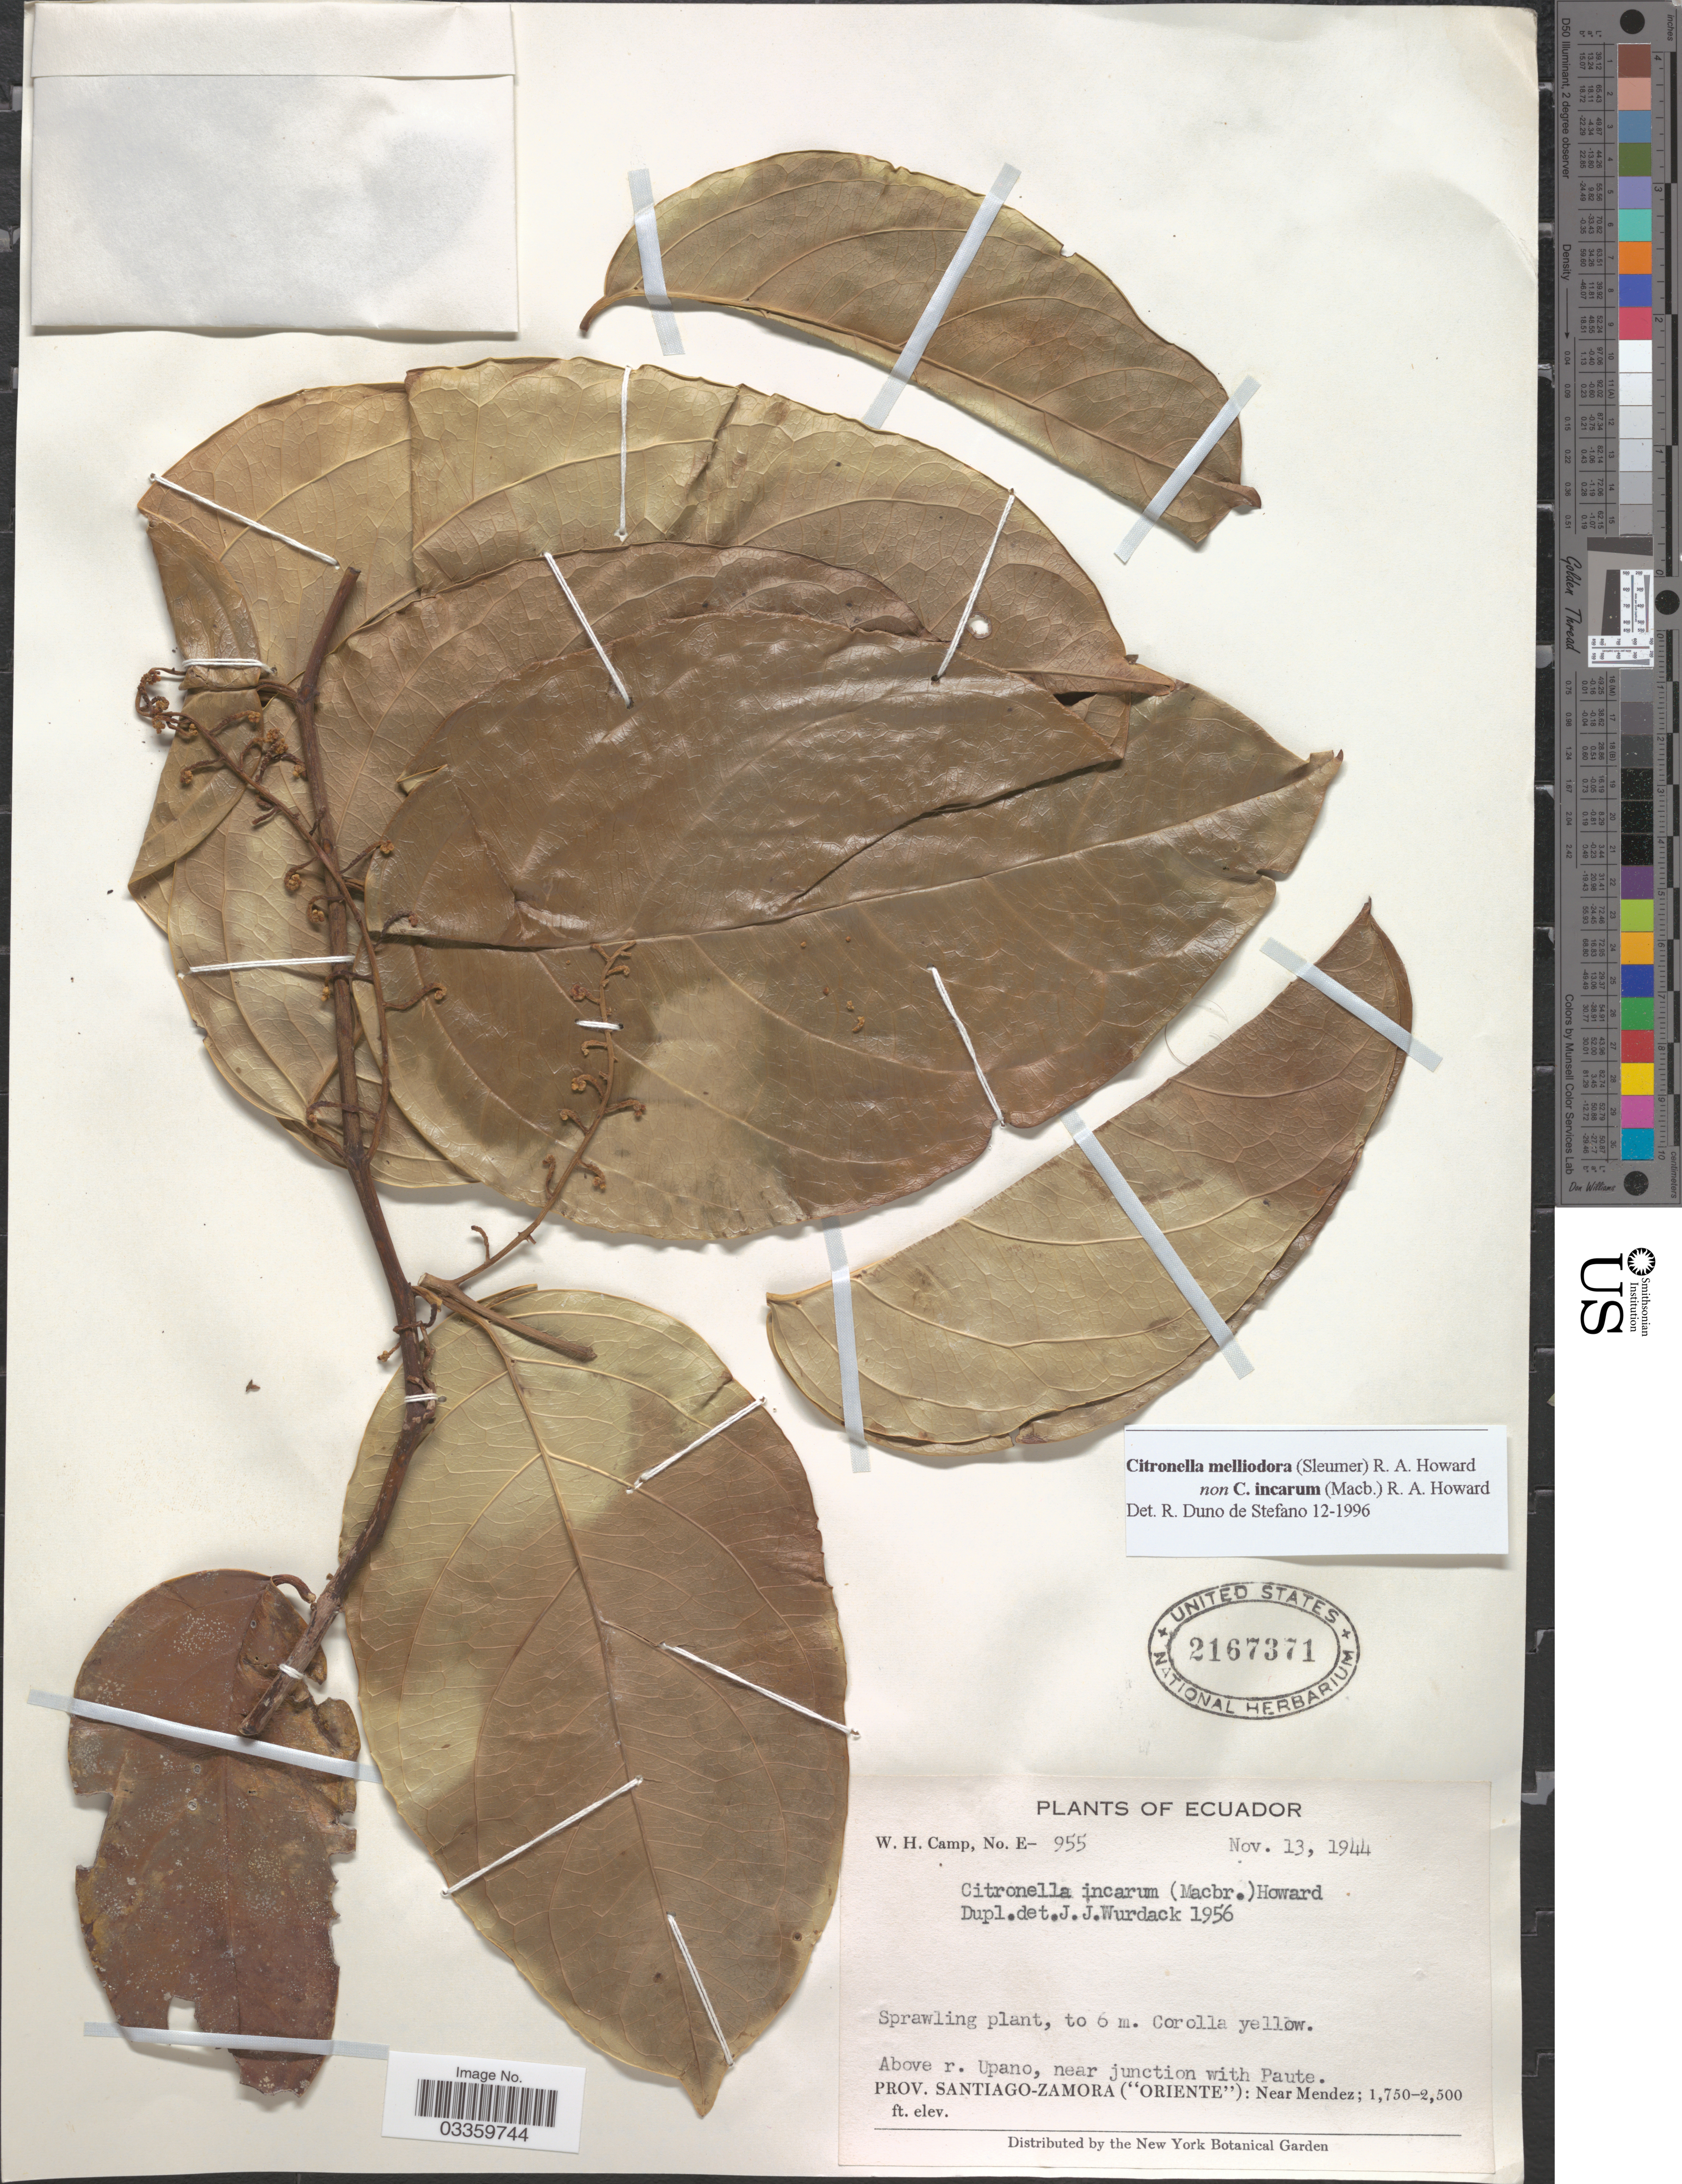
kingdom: Plantae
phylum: Tracheophyta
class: Magnoliopsida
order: Cardiopteridales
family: Cardiopteridaceae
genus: Citronella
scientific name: Citronella melliodora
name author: (Sleumer) R.A. Howard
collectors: W. H. Camp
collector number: E-955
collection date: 1944-11-13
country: Ecuador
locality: Above r. Upano, near junction with Paute. Prov. Santiago-Zamora ("Oriente"): Near Mendez.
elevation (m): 533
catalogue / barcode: US 2167371